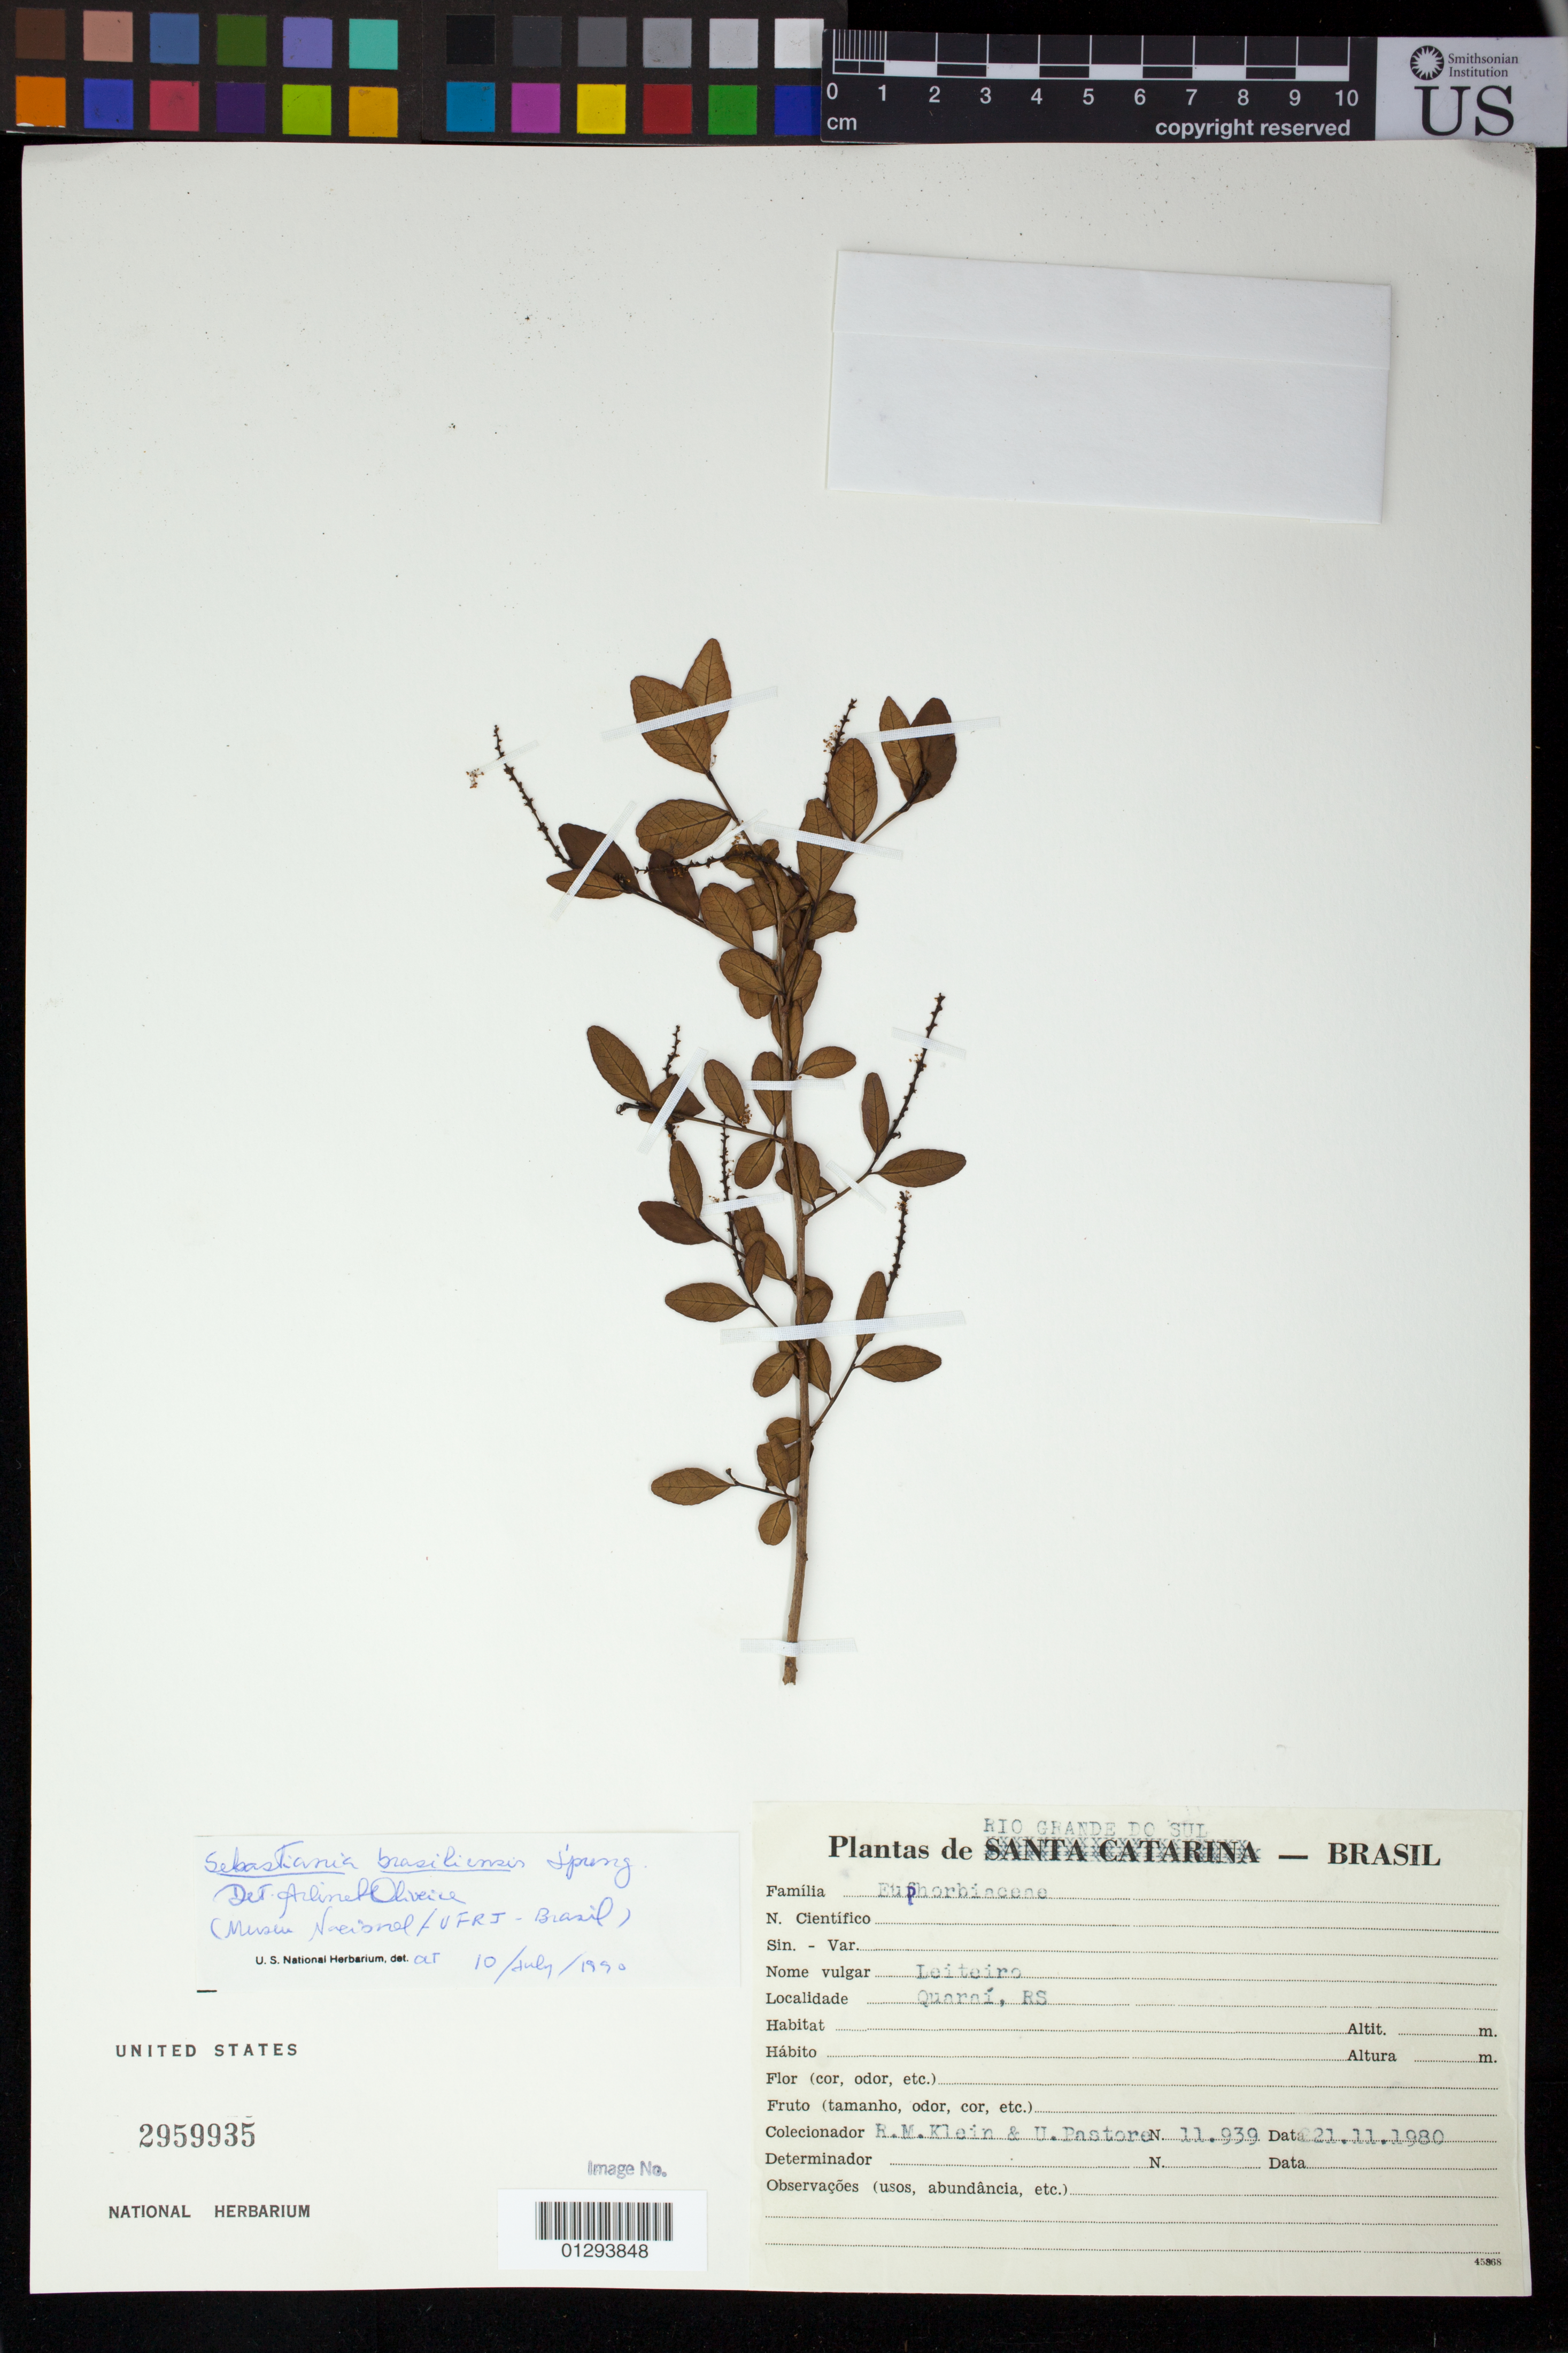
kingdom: Plantae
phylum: Tracheophyta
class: Magnoliopsida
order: Malpighiales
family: Euphorbiaceae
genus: Sebastiania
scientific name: Sebastiania brasiliensis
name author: Spreng.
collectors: R. M. Klein & U. Pastore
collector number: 11939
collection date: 1980-11-21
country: Brazil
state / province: Rio Grande do Sul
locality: Quarai, RS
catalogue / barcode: US 2959935